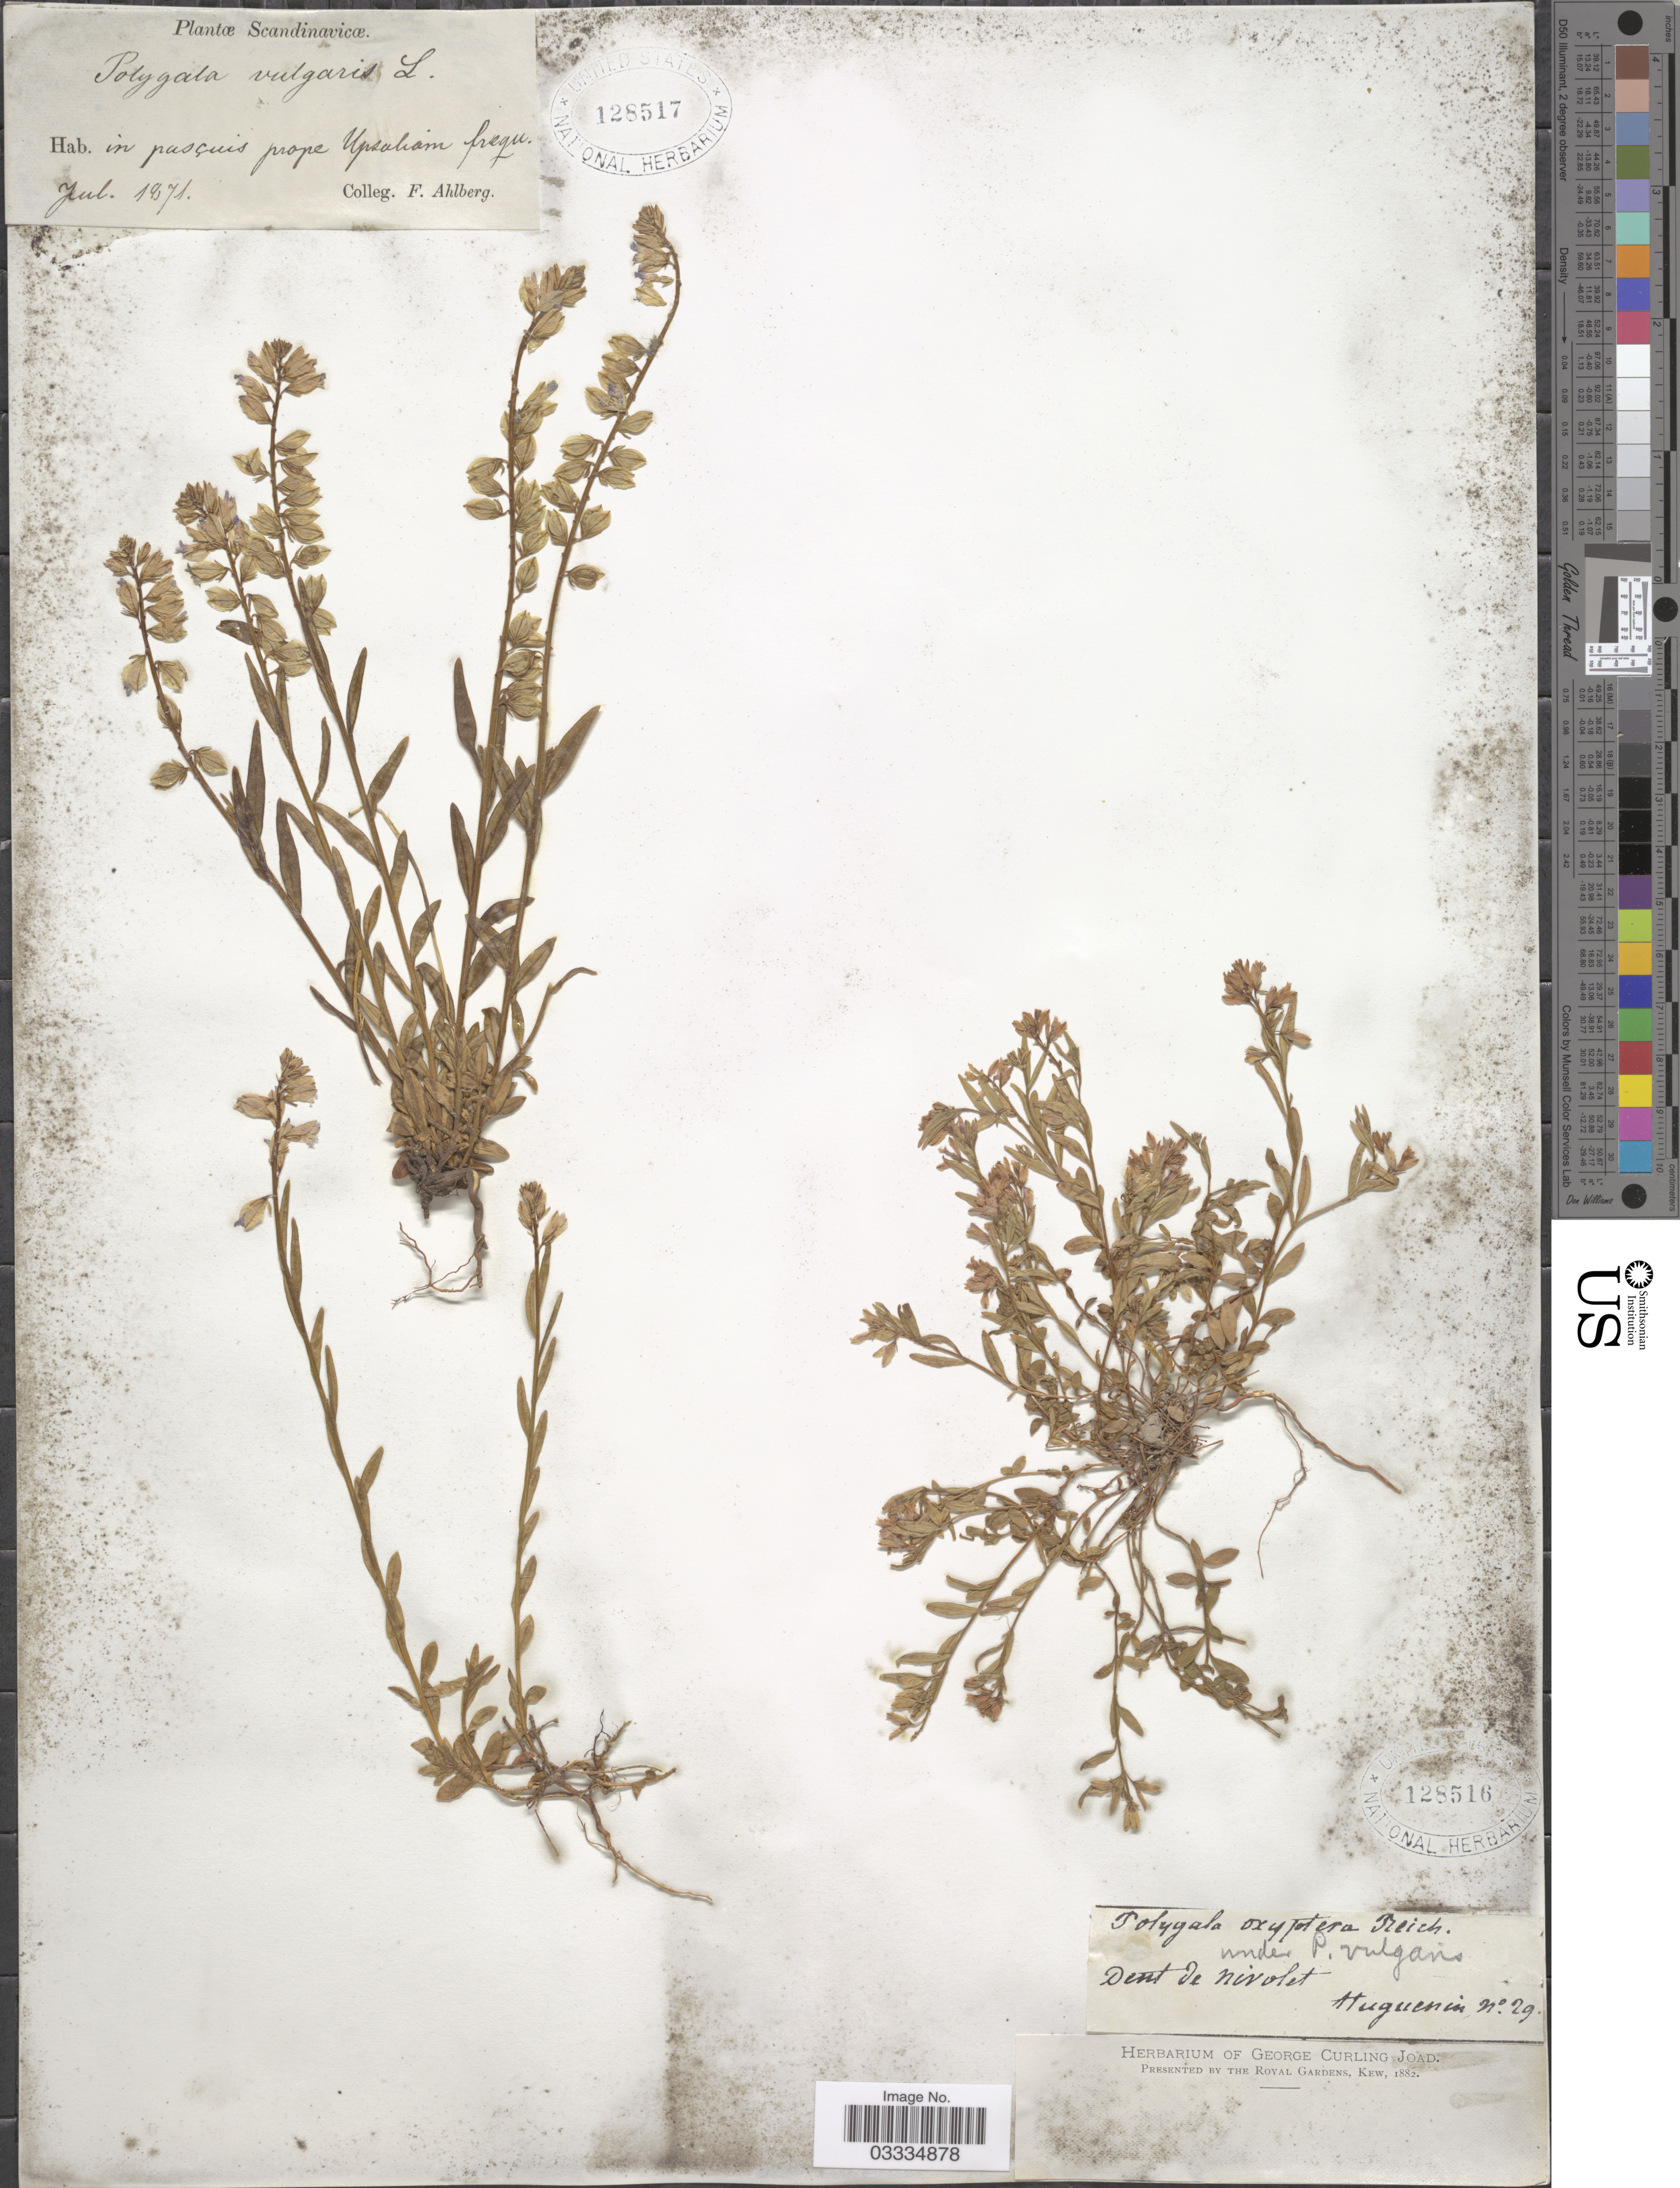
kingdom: Plantae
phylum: Tracheophyta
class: Magnoliopsida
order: Fabales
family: Polygalaceae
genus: Polygala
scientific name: Polygala vulgaris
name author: L.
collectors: Huguenin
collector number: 29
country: France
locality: Dent de nivolet.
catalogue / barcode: US 128516